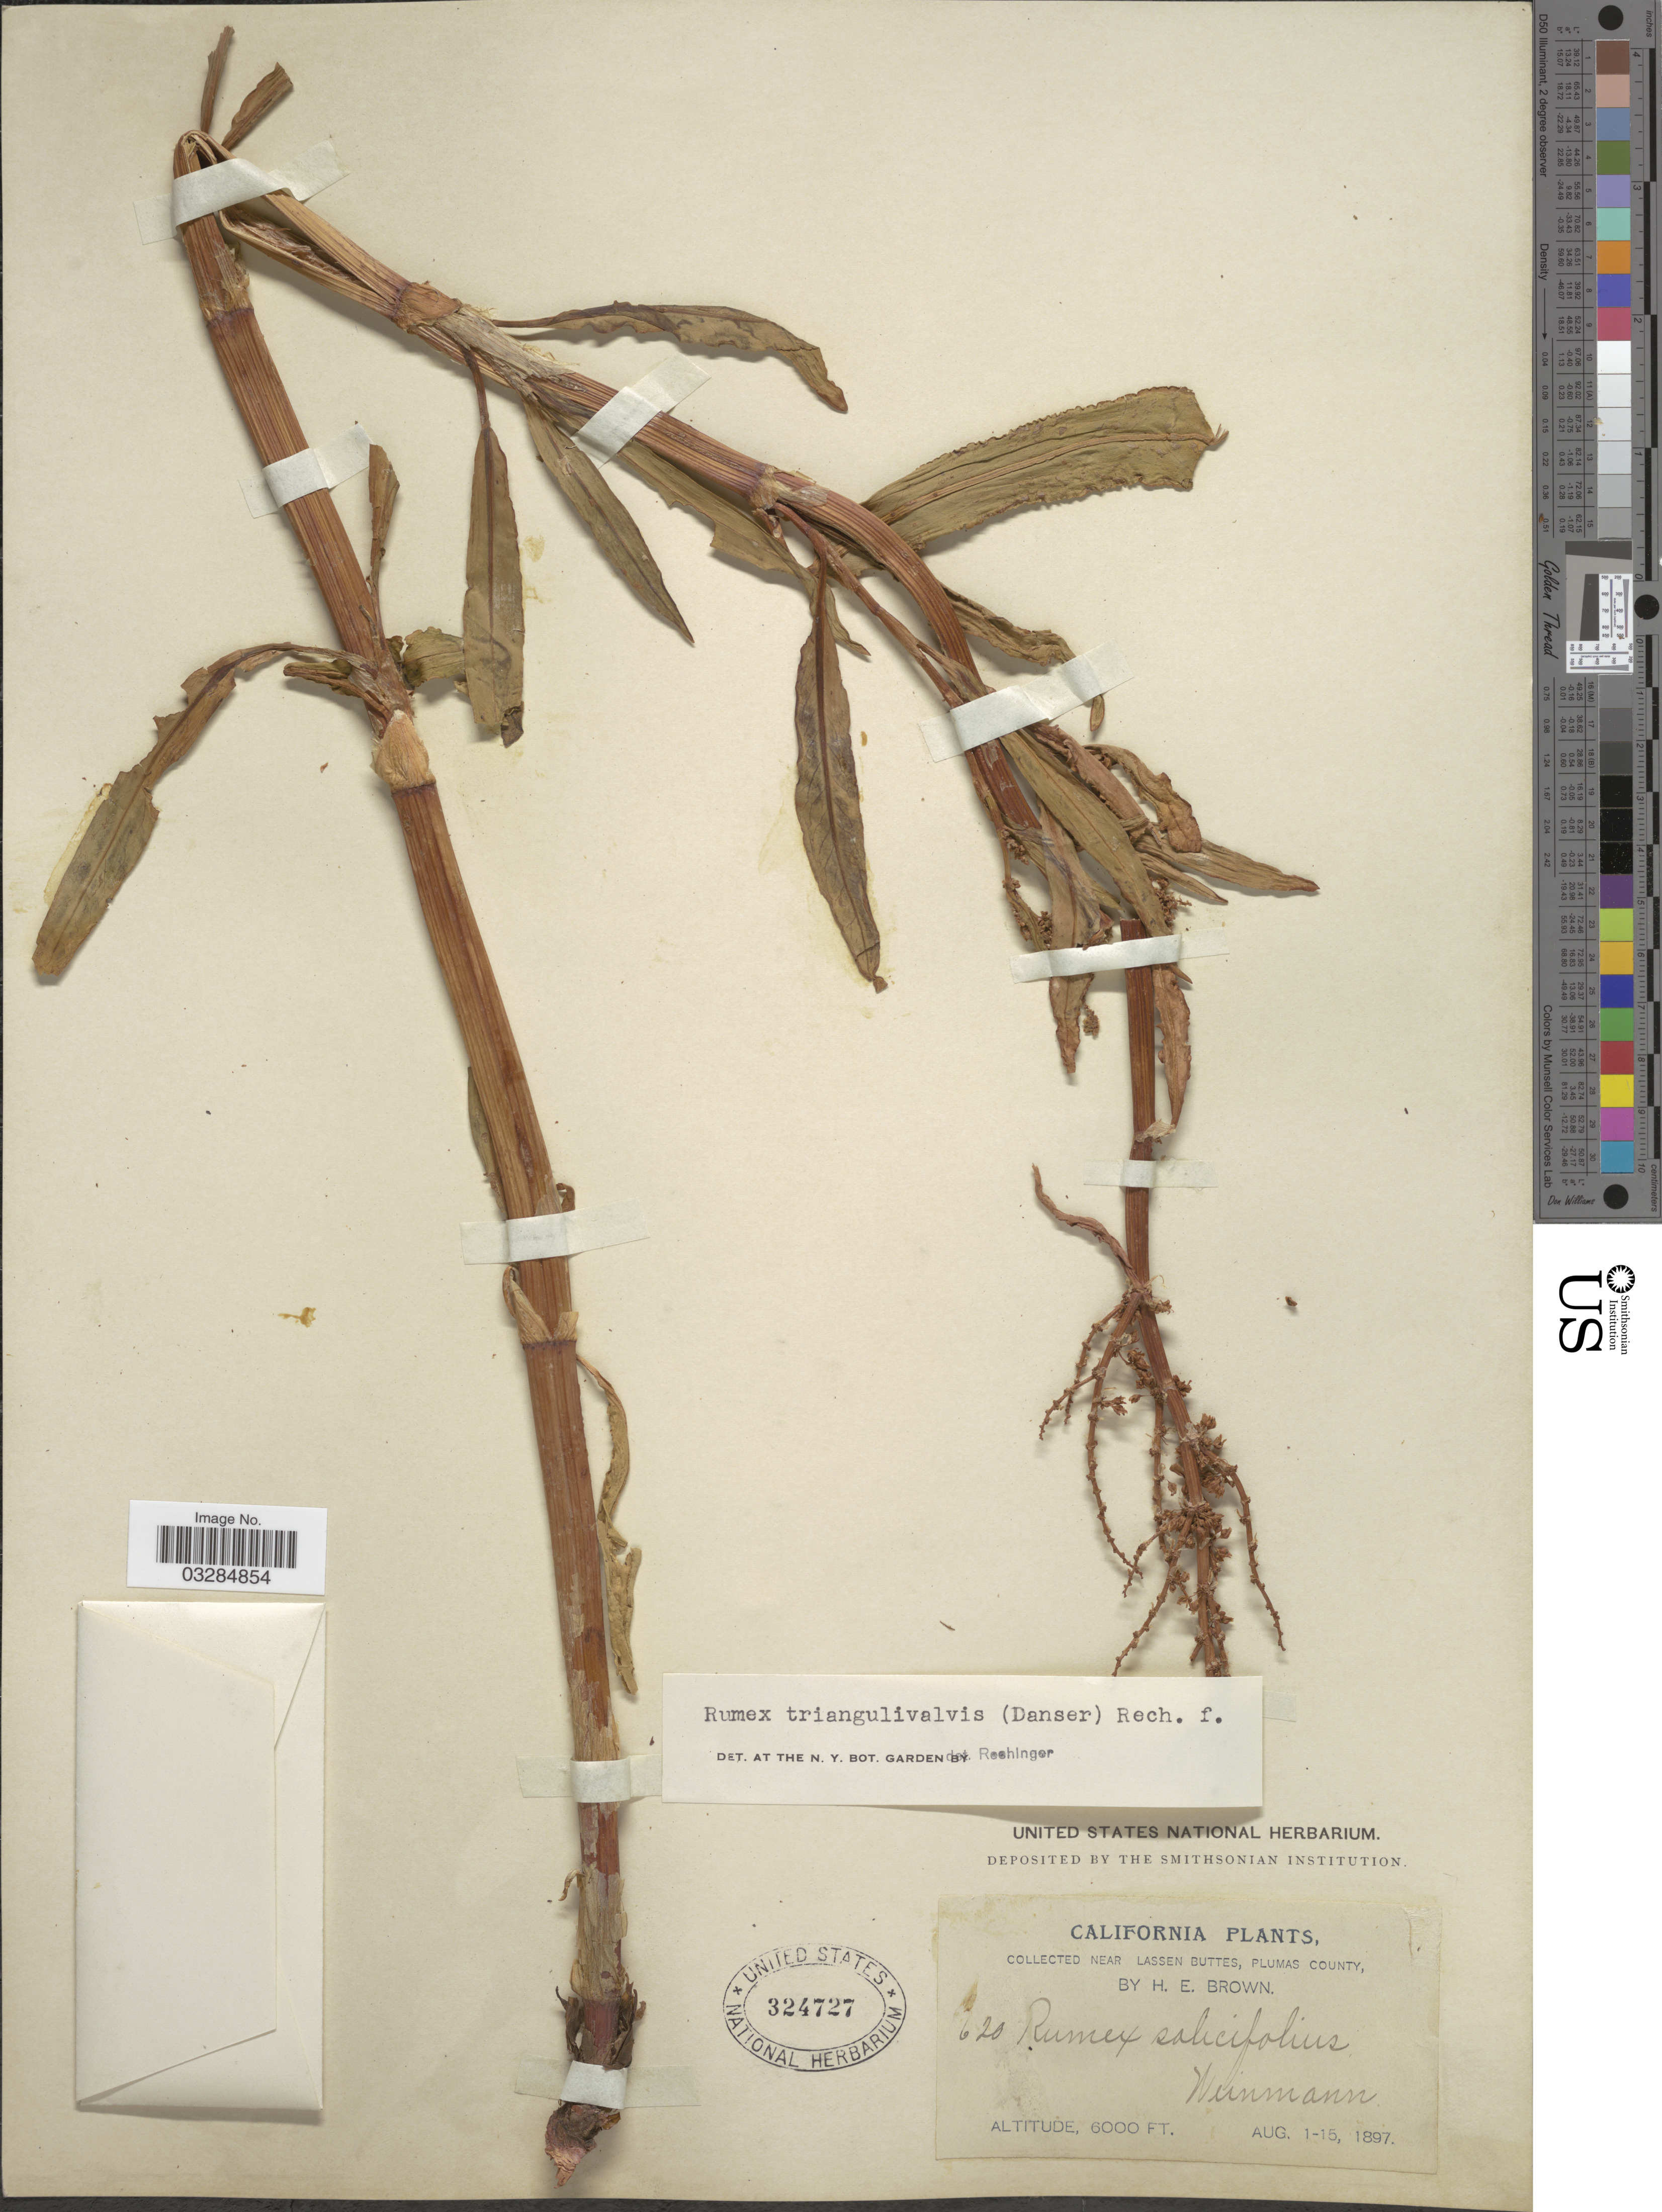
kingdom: Plantae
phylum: Tracheophyta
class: Magnoliopsida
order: Caryophyllales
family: Polygonaceae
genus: Rumex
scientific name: Rumex triangulivalvis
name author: (Danser) Rech. f.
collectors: H. E. Brown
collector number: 620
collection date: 1897-08-01/1897-08-15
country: United States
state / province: California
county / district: Plumas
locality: Near Lassen Buttes, Plumas County.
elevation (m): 1829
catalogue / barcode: US 324727